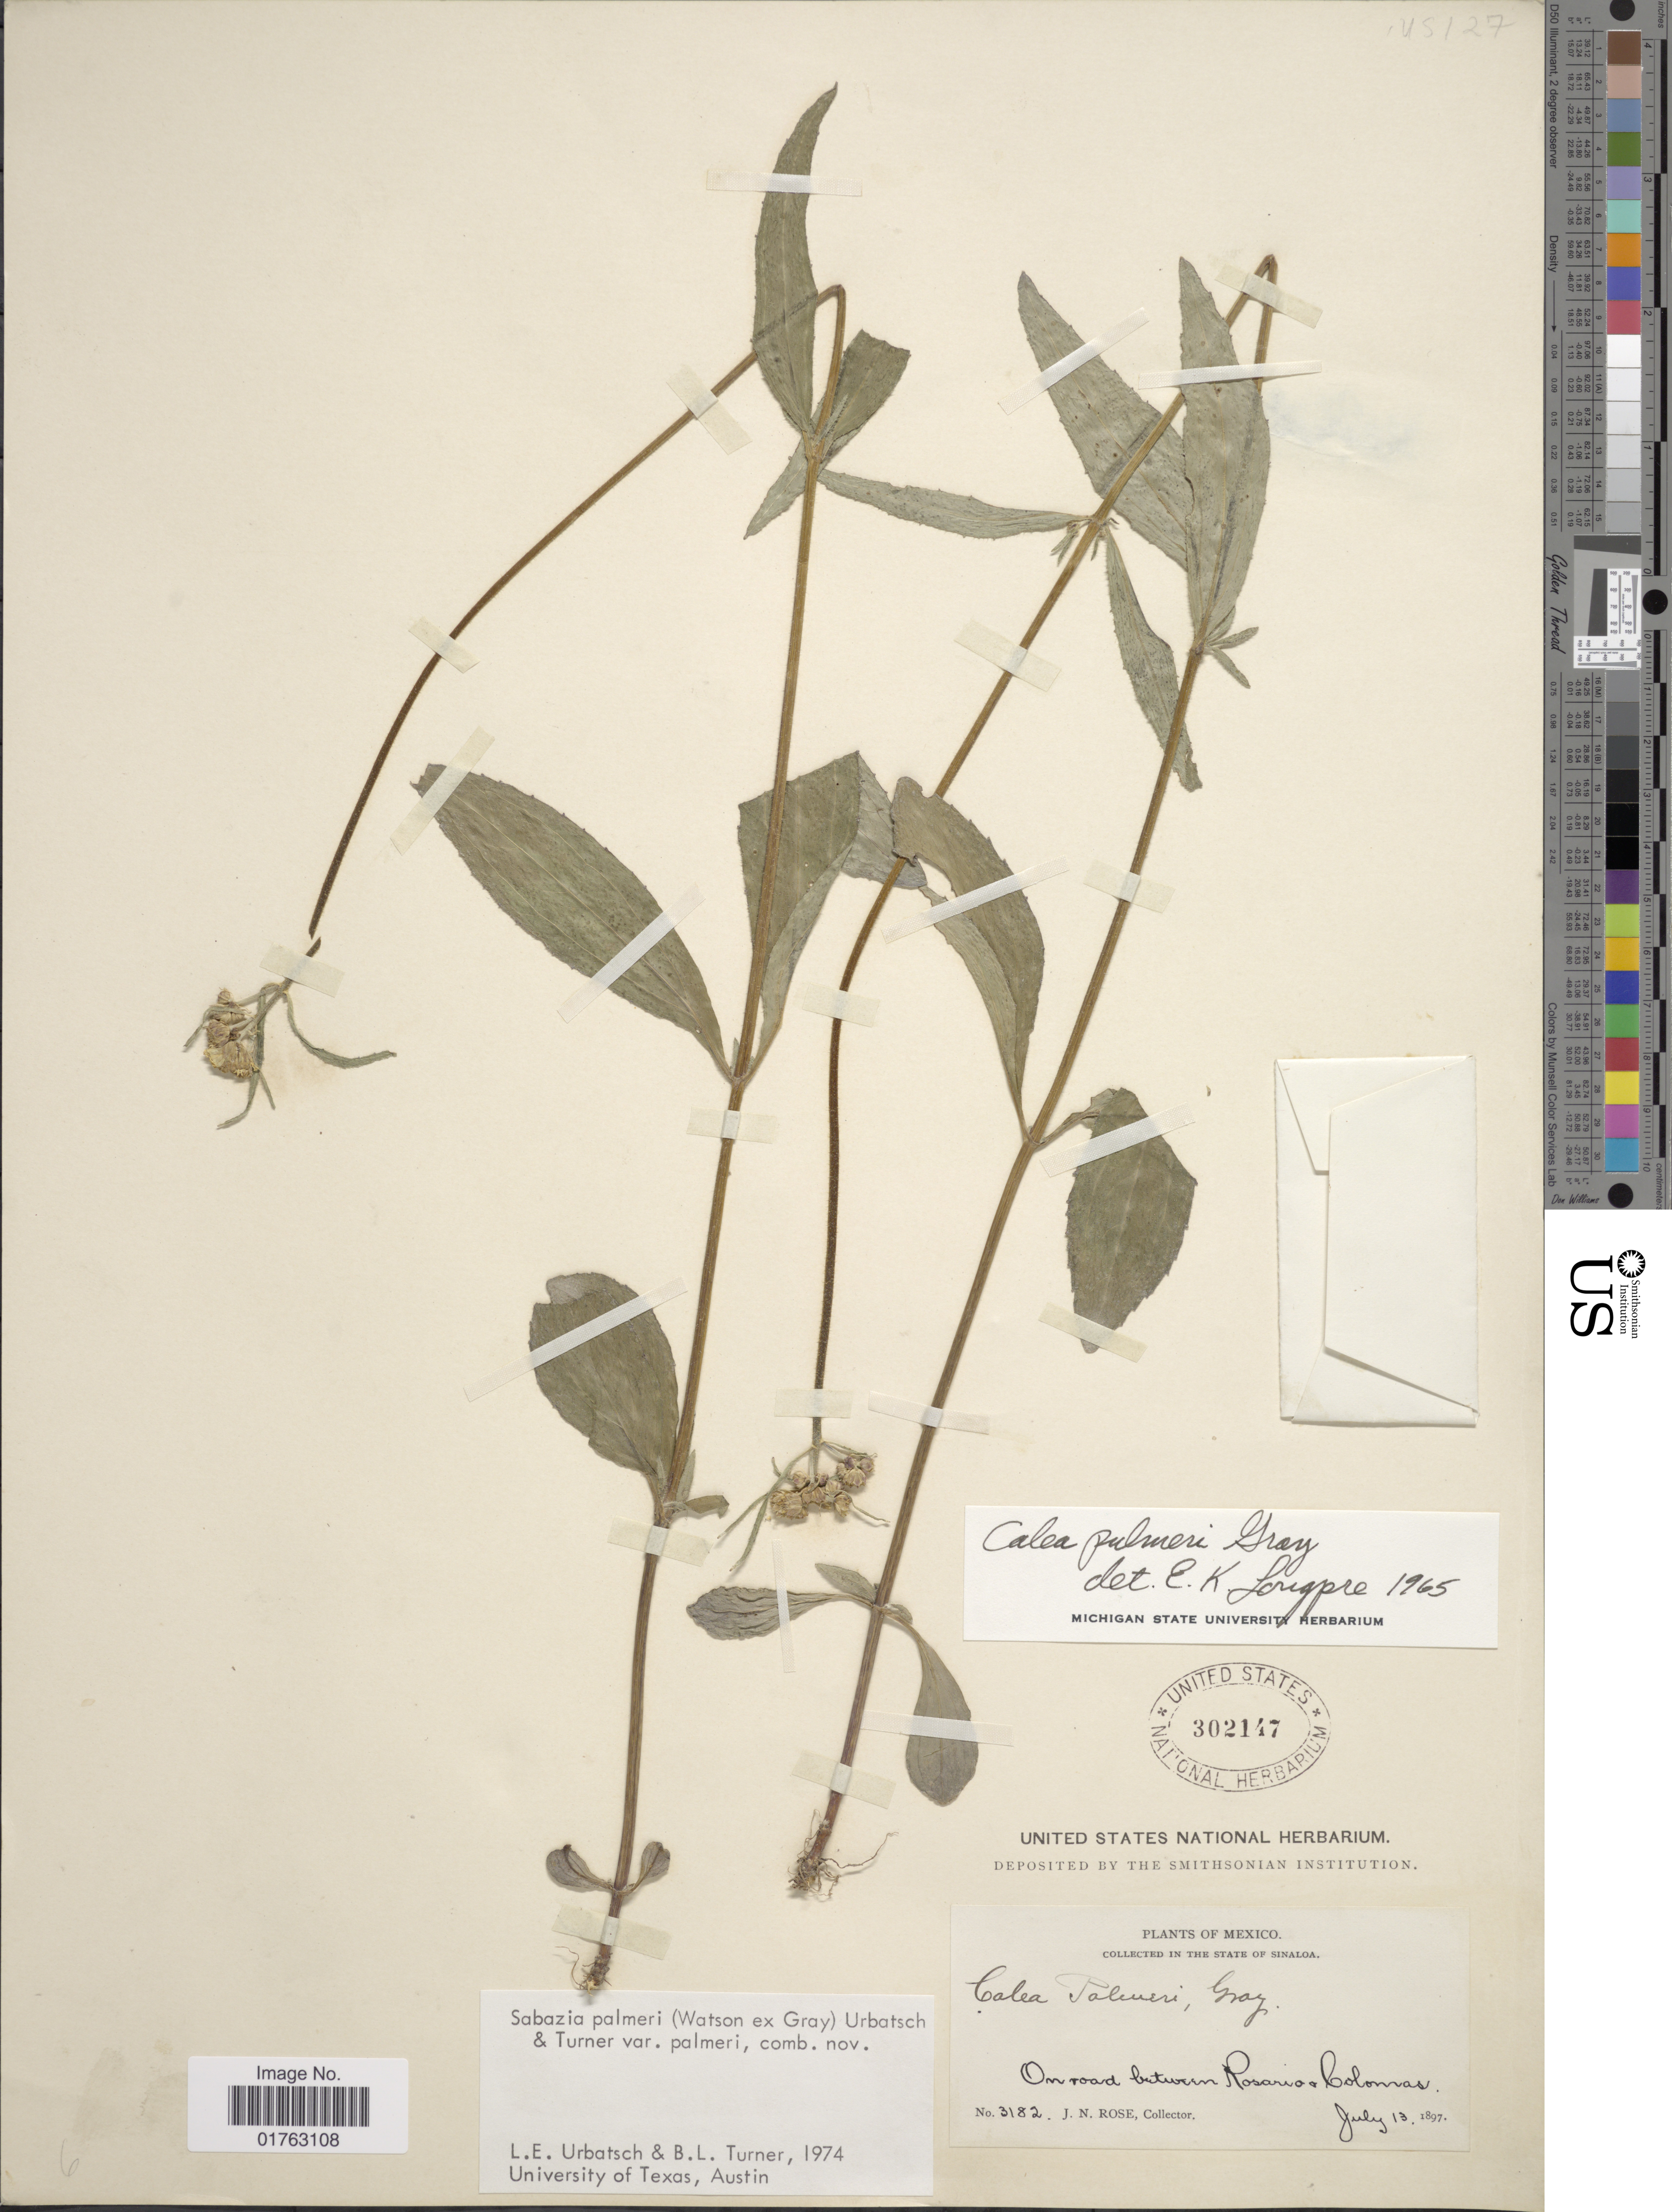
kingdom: Plantae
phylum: Tracheophyta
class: Magnoliopsida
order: Asterales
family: Asteraceae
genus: Sabazia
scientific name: Sabazia palmeri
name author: (S. Watson ex A. Gray) & B.L. Turner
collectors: J. N. Rose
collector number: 3182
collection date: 1897-07-13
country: Mexico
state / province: Sinaloa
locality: On road between Rosario a Colomas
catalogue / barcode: US 302147